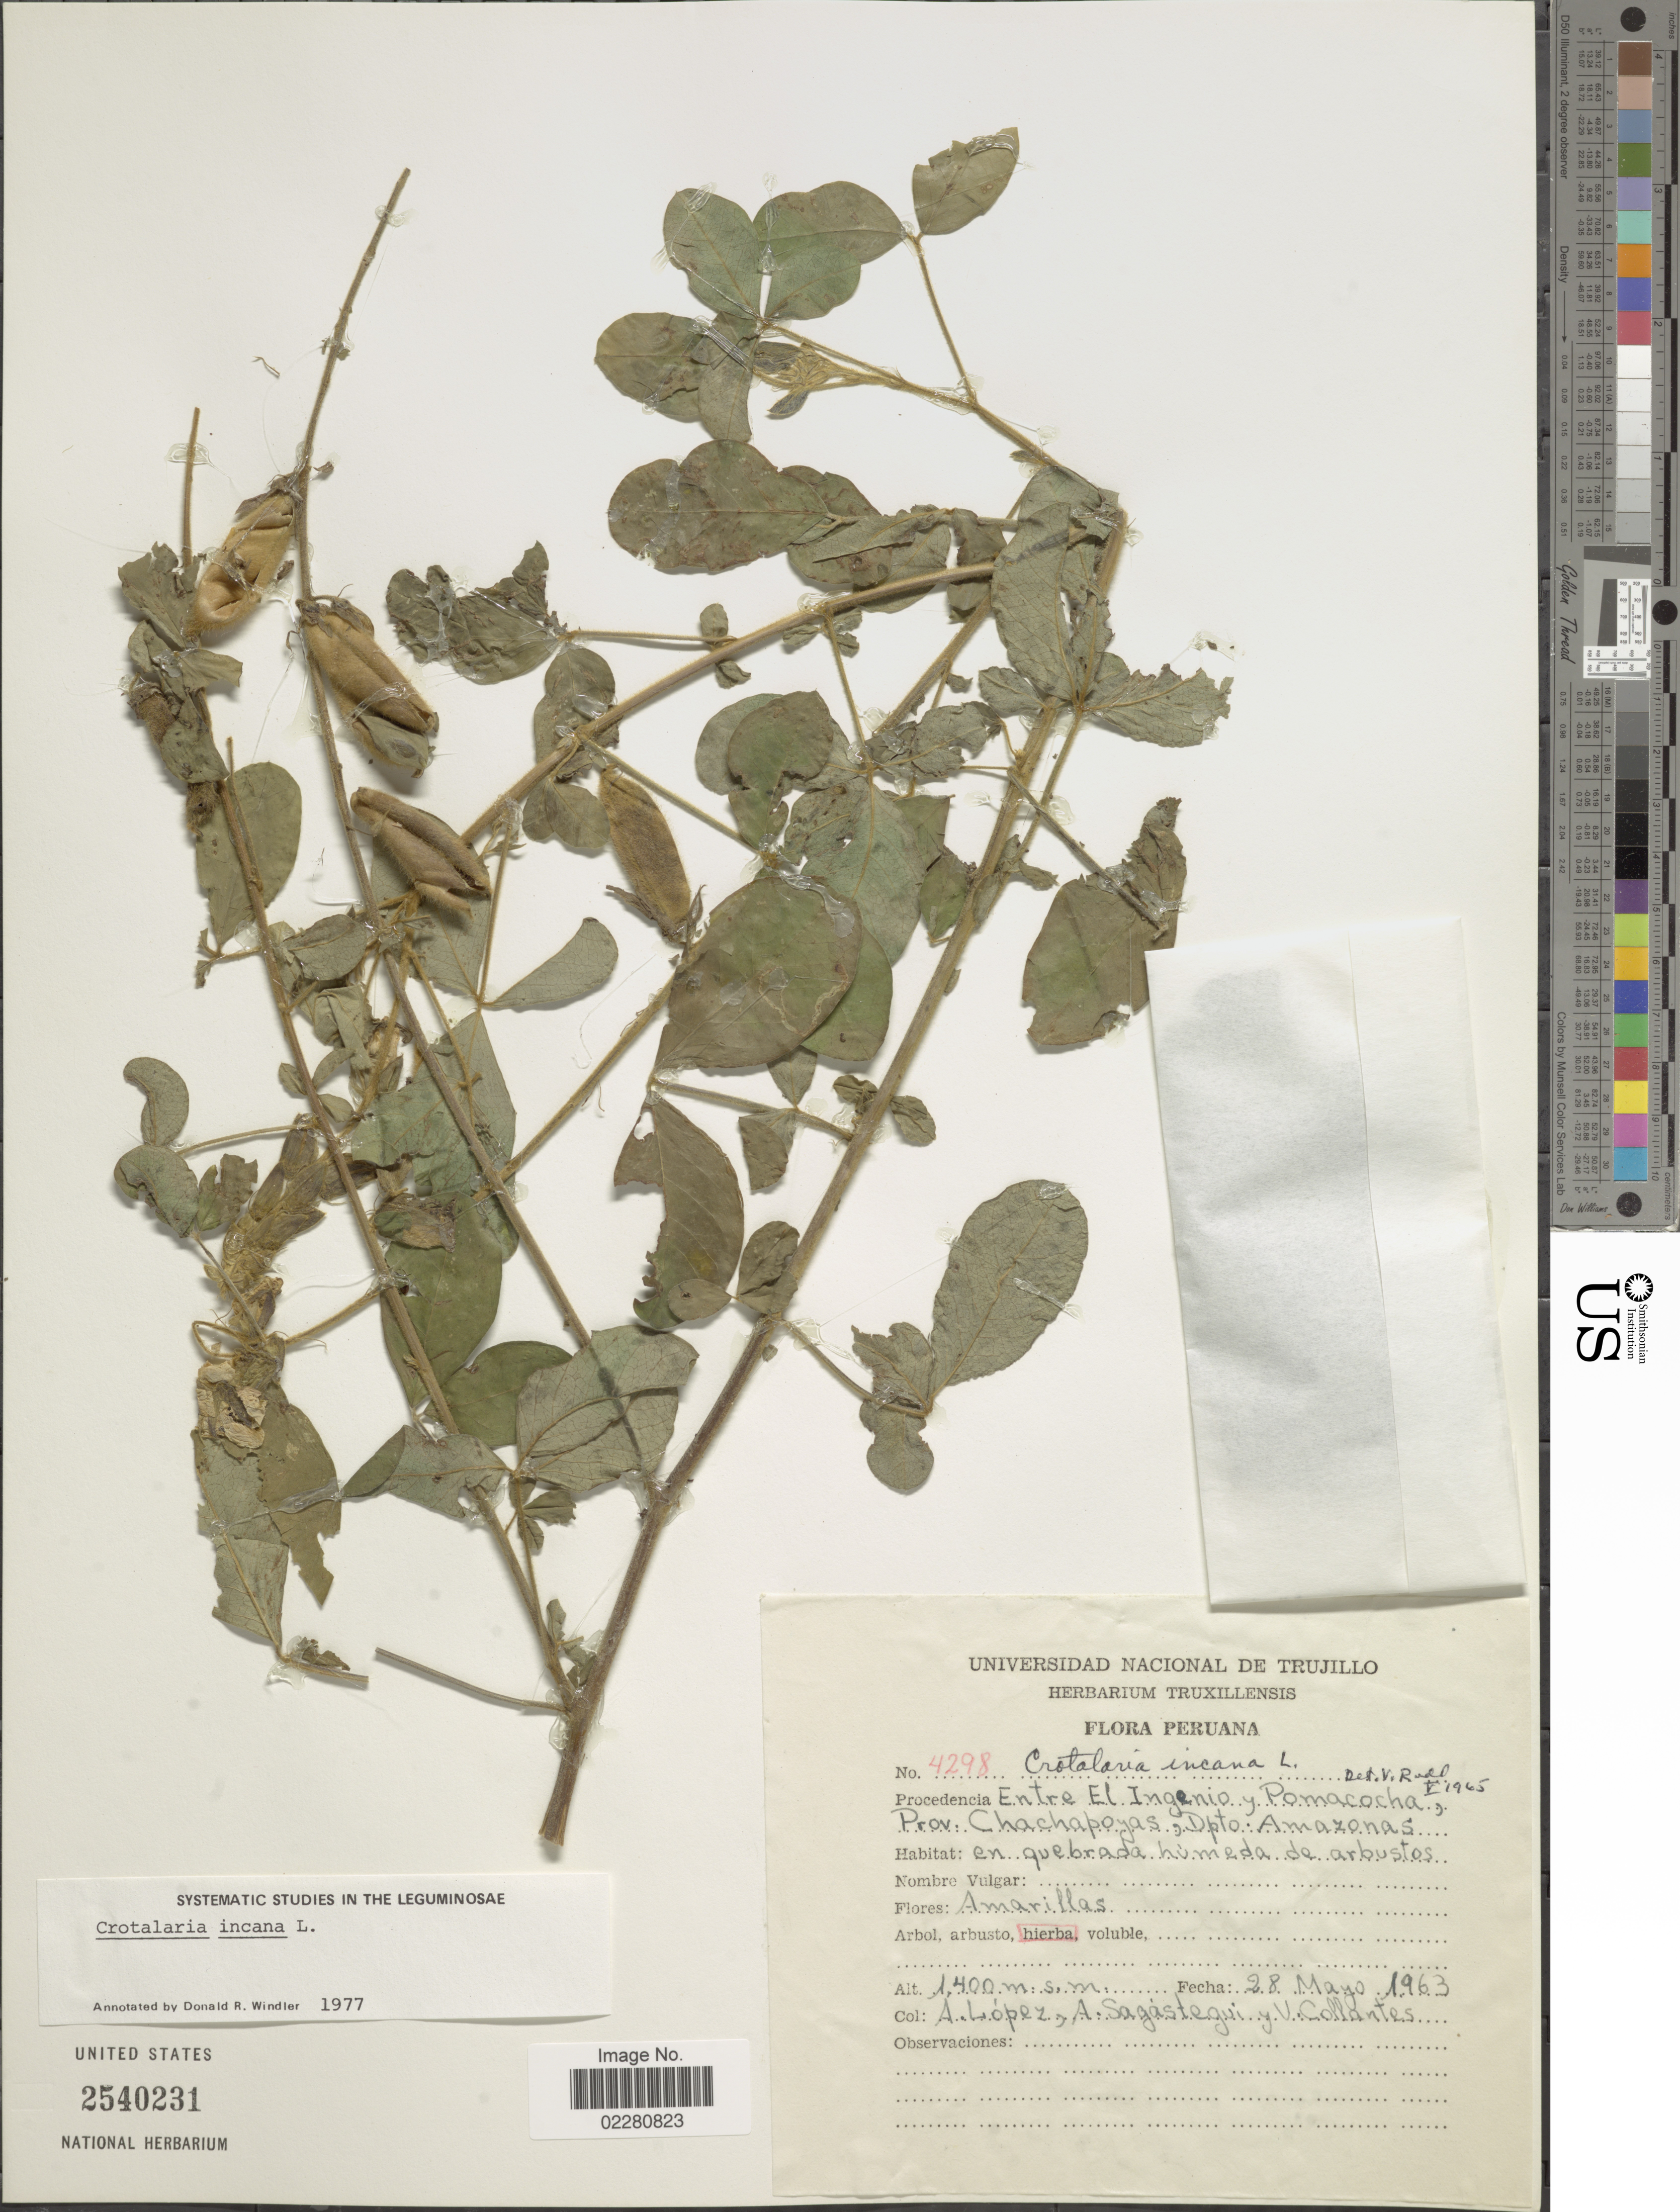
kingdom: Plantae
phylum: Tracheophyta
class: Magnoliopsida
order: Fabales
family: Fabaceae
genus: Crotalaria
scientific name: Crotalaria incana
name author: L.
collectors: A. López, A. Sagastegui & V. Collantes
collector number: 4298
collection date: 1963-05-28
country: Peru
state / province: Amazonas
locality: Entre El Ingenio, Pomacocha, Prov. Chachapoyas, Dpto. Amazonas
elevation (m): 1400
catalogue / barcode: US 2540231